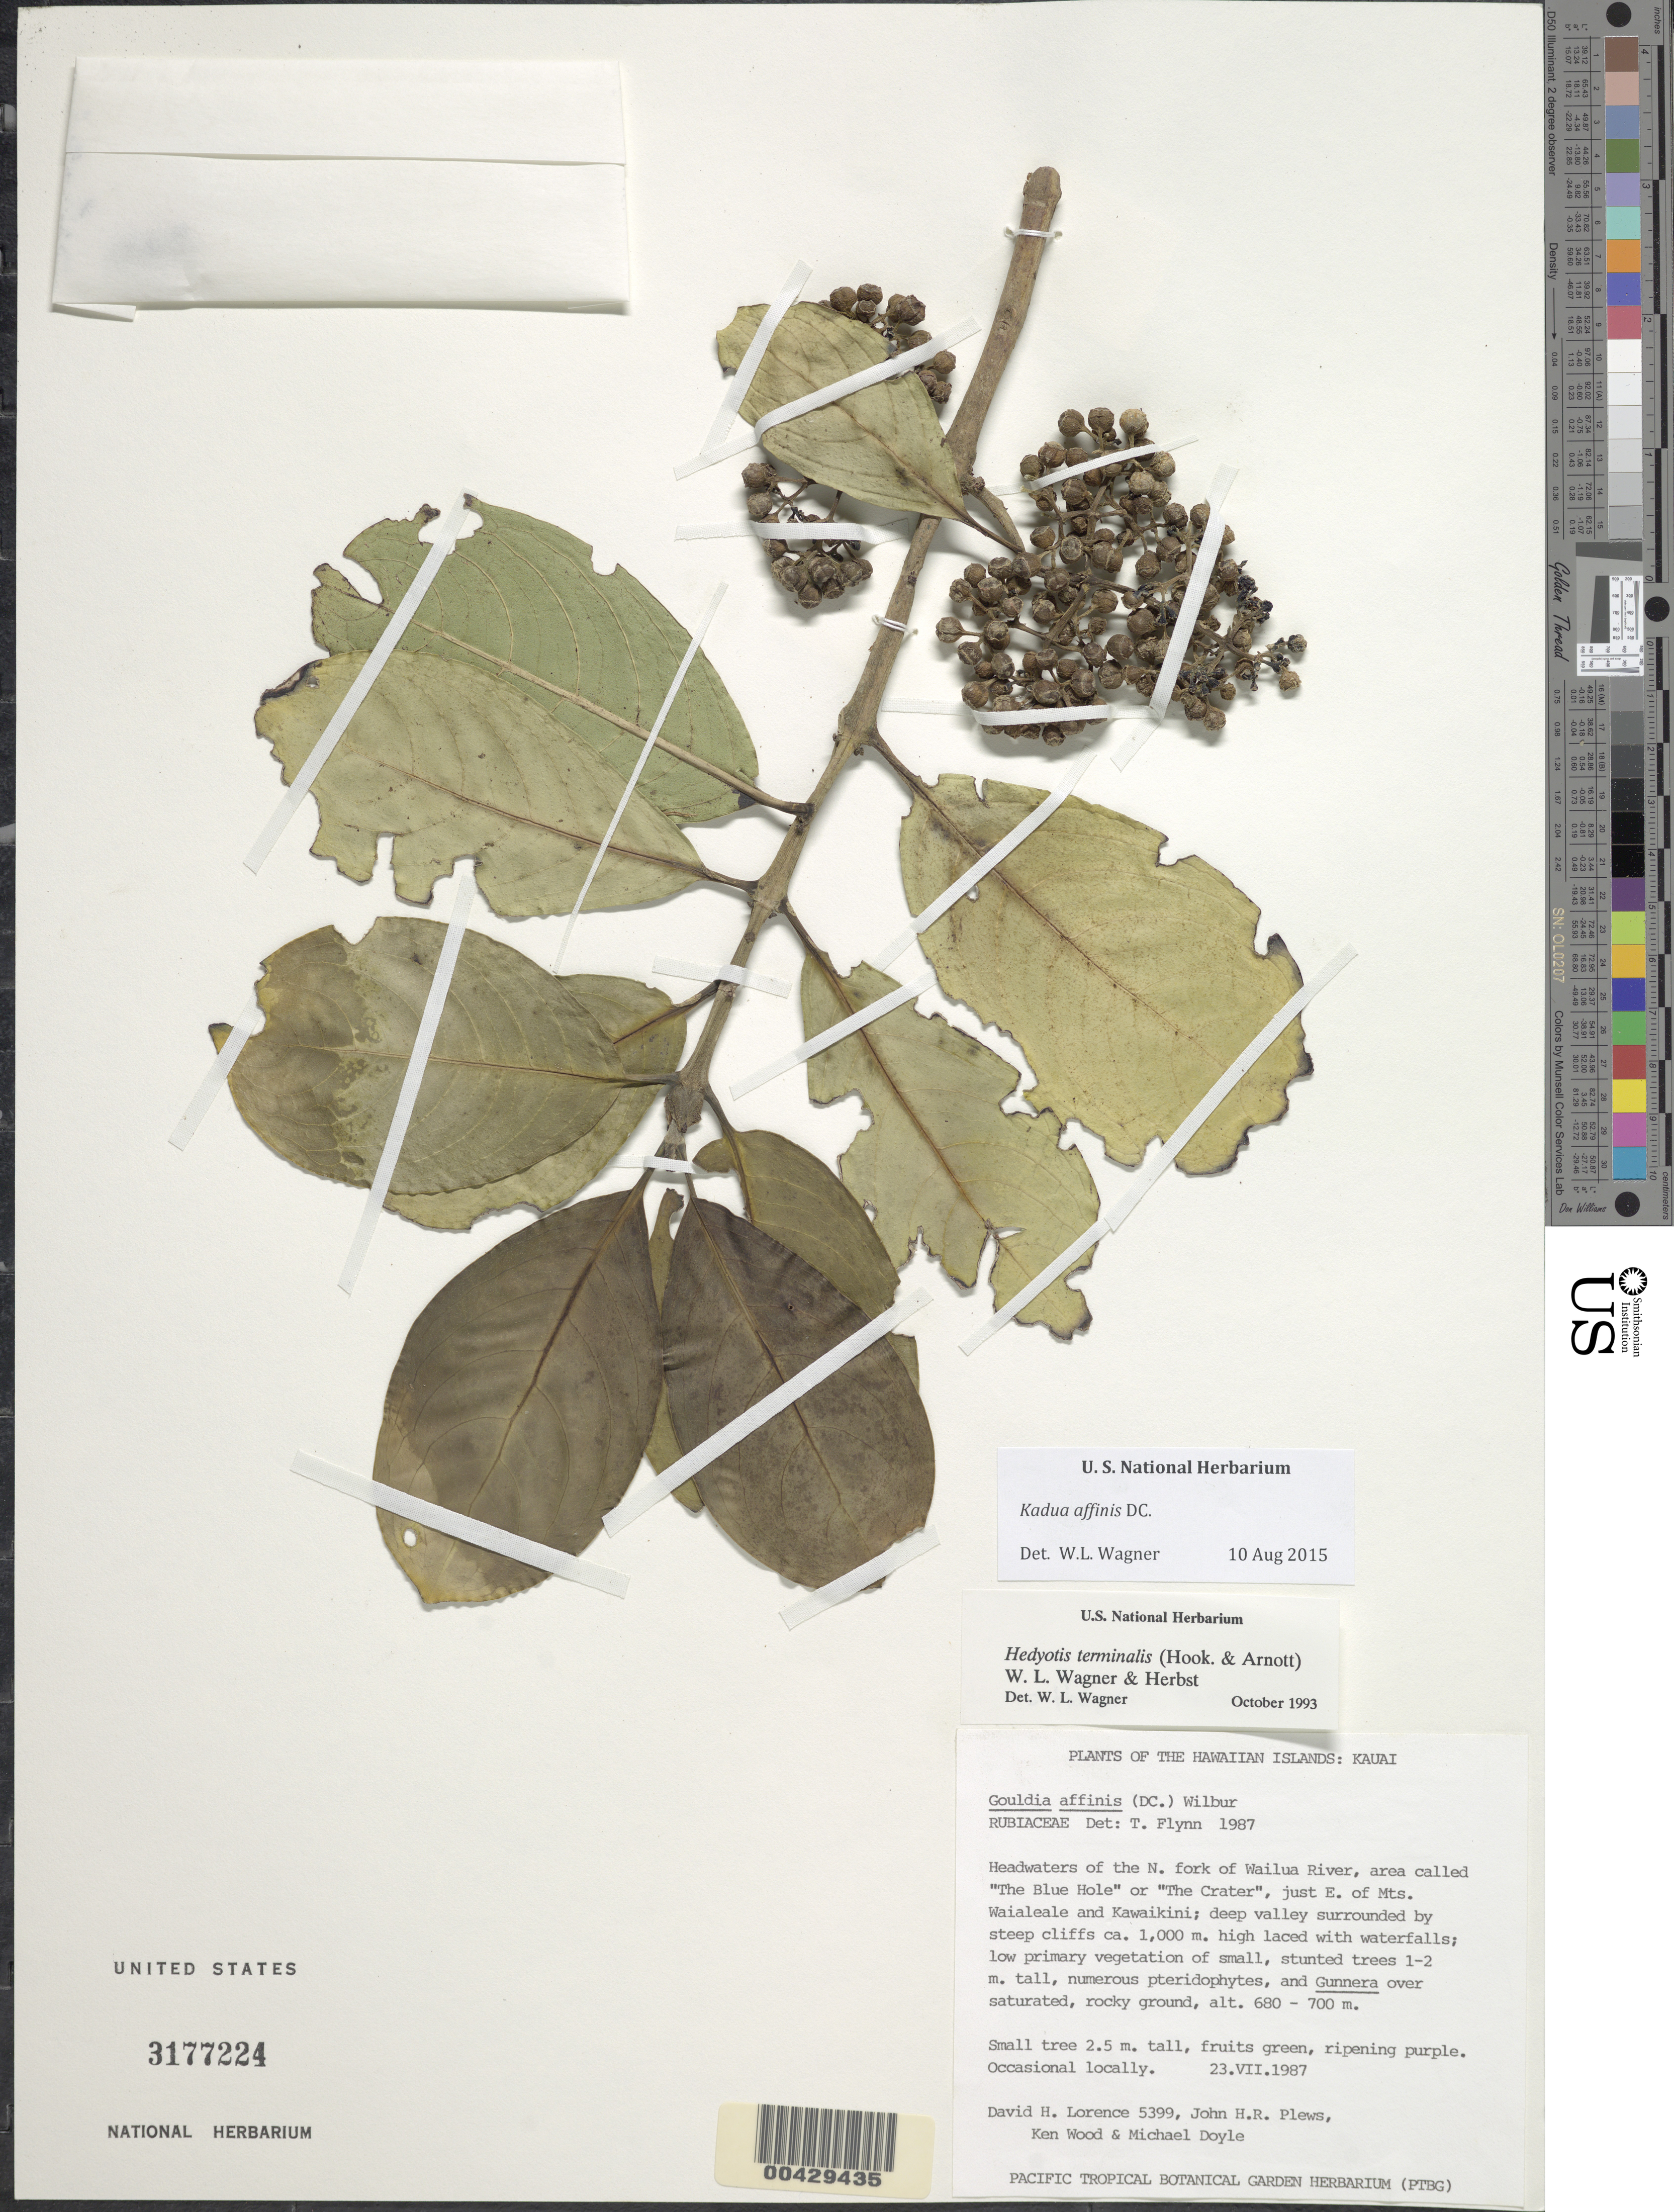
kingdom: Plantae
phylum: Tracheophyta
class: Magnoliopsida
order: Gentianales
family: Rubiaceae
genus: Kadua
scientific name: Kadua affinis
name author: DC.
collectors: D. Lorence, J. Plews, K. Wood & M. Doyle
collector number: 5399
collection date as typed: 23 Jul 1987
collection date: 1987-07-23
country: United States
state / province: Hawaii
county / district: Kauai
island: Kaua'i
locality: Headwaters of the N fork of Wailua River, area called The Blue Hole of the Crater, just E of Mts. Waialeale and Kawaikini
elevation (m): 680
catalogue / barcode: US 3177224